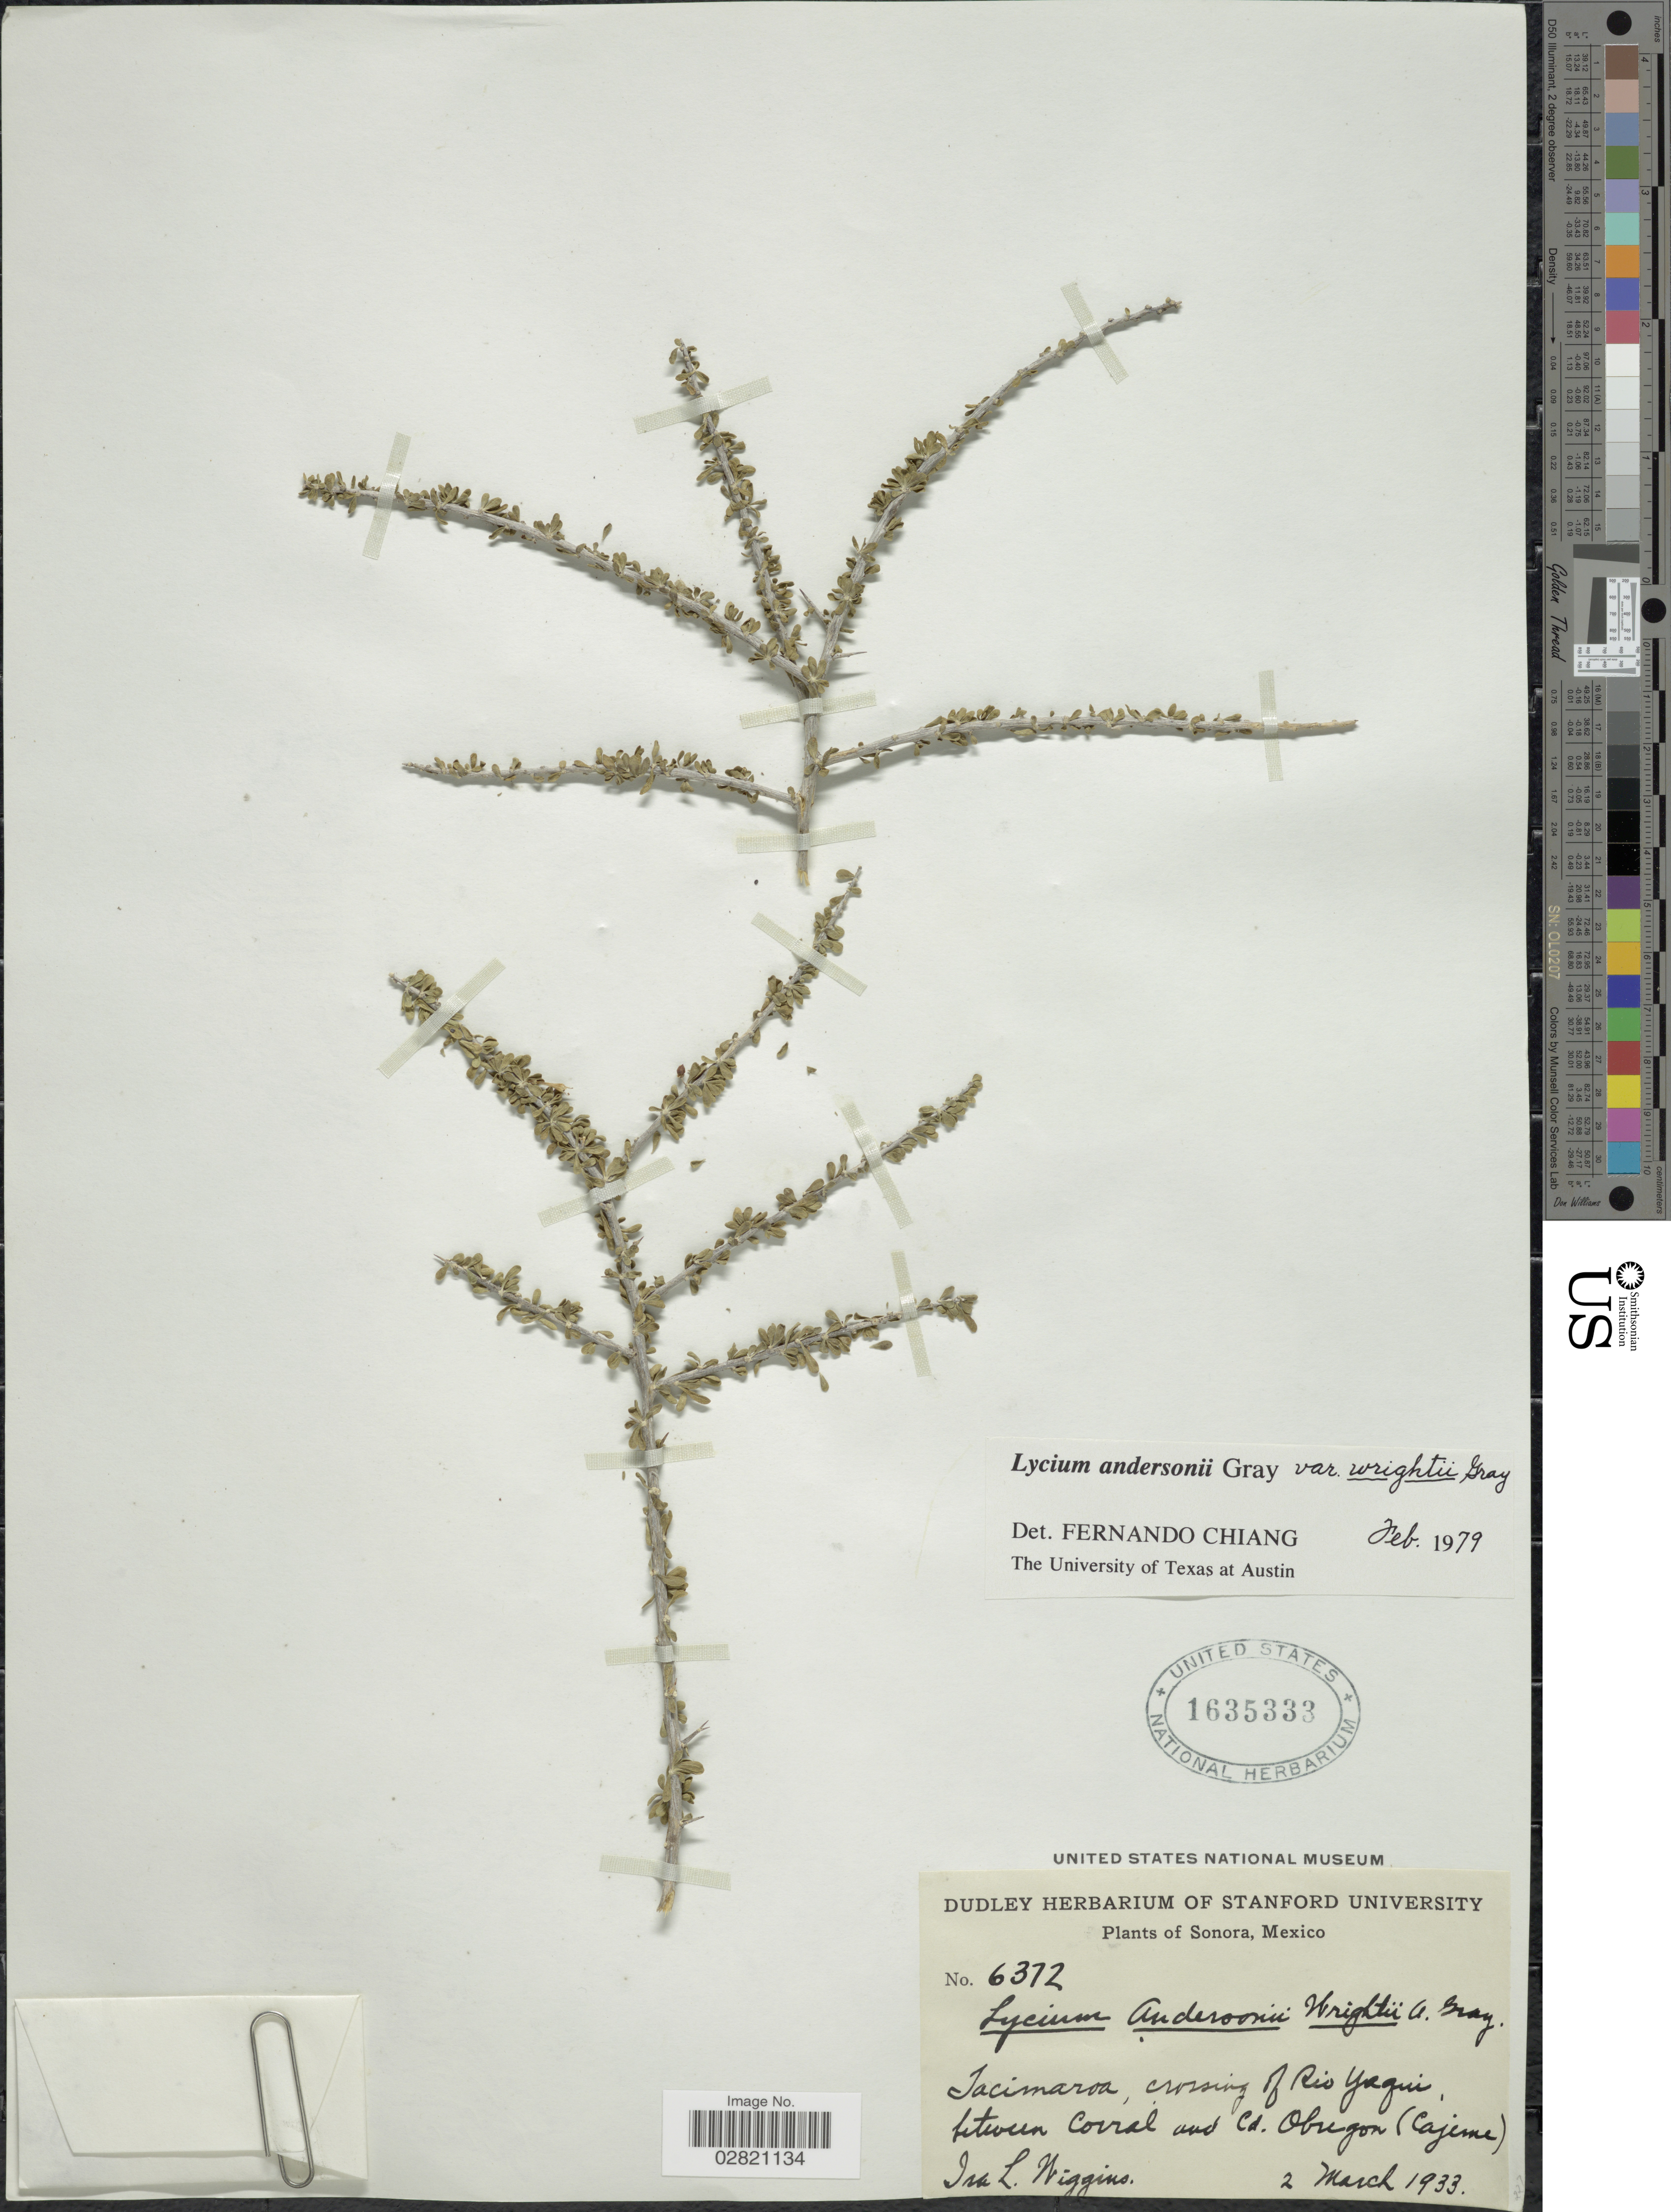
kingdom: Plantae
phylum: Tracheophyta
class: Magnoliopsida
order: Solanales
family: Solanaceae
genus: Lycium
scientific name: Lycium andersonii var. wrightii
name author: A. Gray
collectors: I. L. Wiggins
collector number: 6372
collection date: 1933-03-02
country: Mexico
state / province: Sonora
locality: Sacimaroa, crossing of Rio Yagui, between Corral and Cd. Obugon (Cajeme).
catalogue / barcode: US 1635333